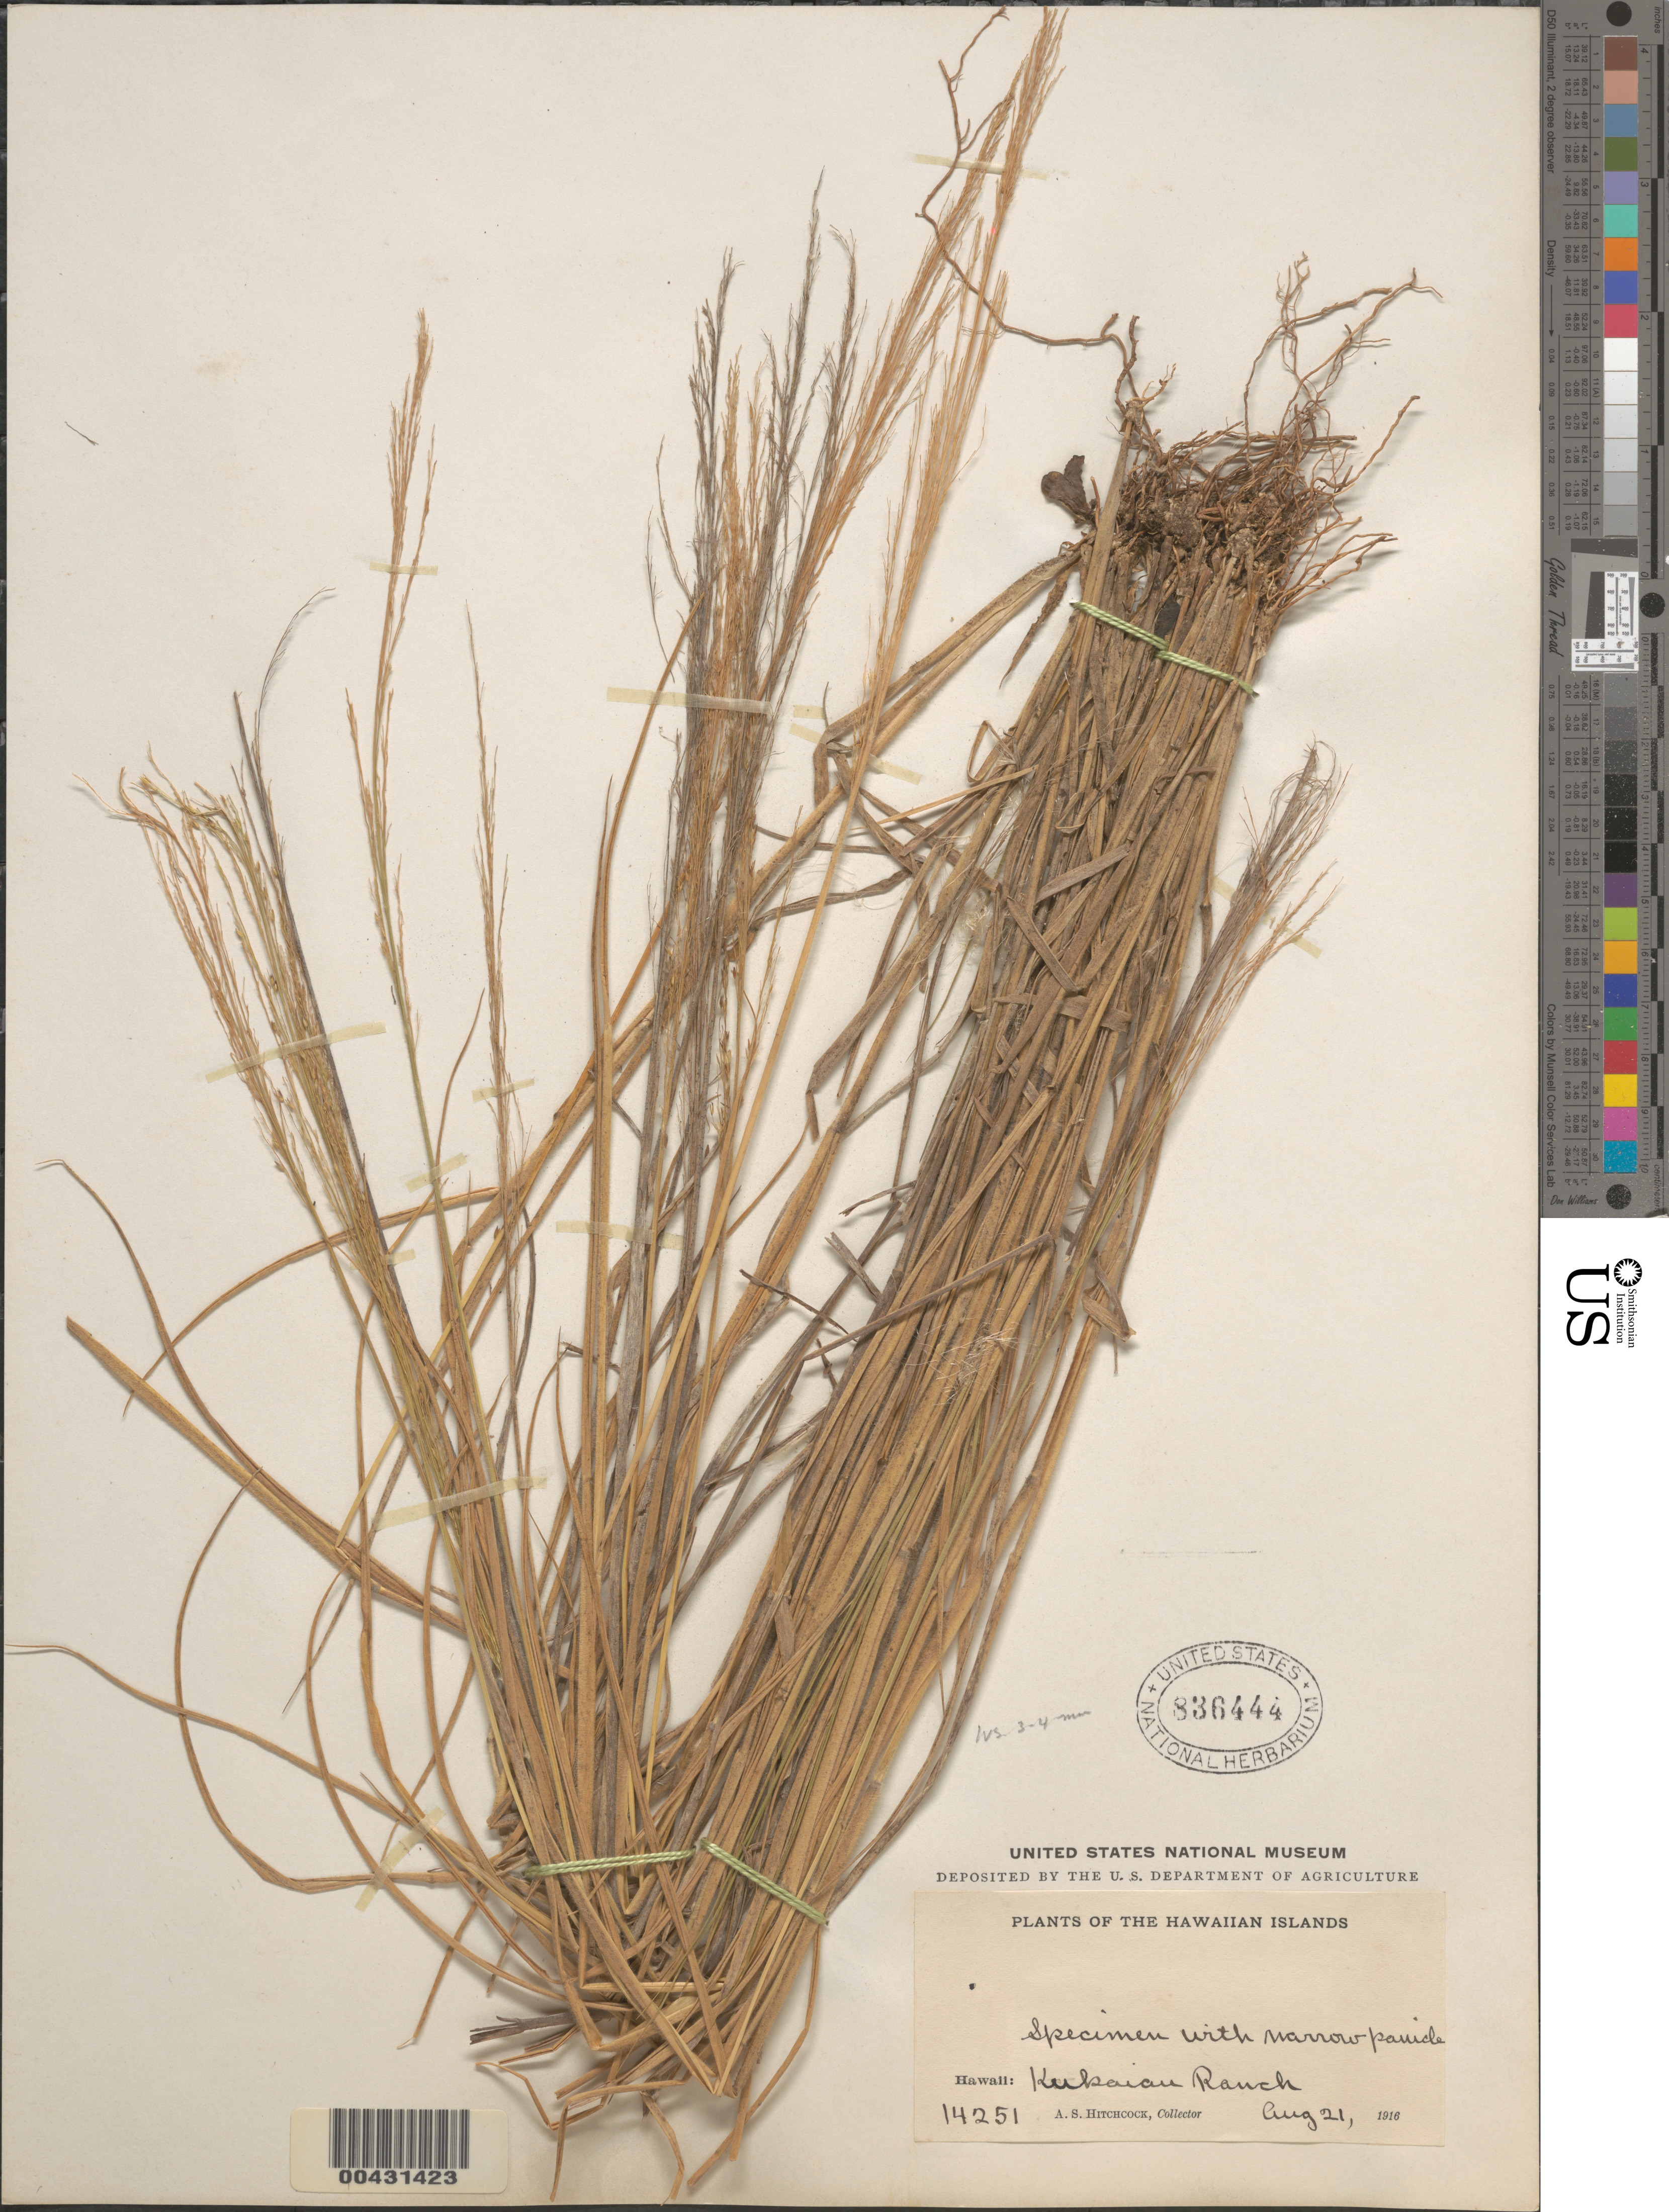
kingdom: Plantae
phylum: Tracheophyta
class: Liliopsida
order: Poales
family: Poaceae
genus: Panicum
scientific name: Panicum tenuifolium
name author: Hook. & Arn.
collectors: A. S. Hitchcock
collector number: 14251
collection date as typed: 21 Aug 1916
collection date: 1916-08-21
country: United States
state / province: Hawaii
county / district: Hawaii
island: Hawaii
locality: Kukaiau Ranch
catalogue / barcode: US 836444